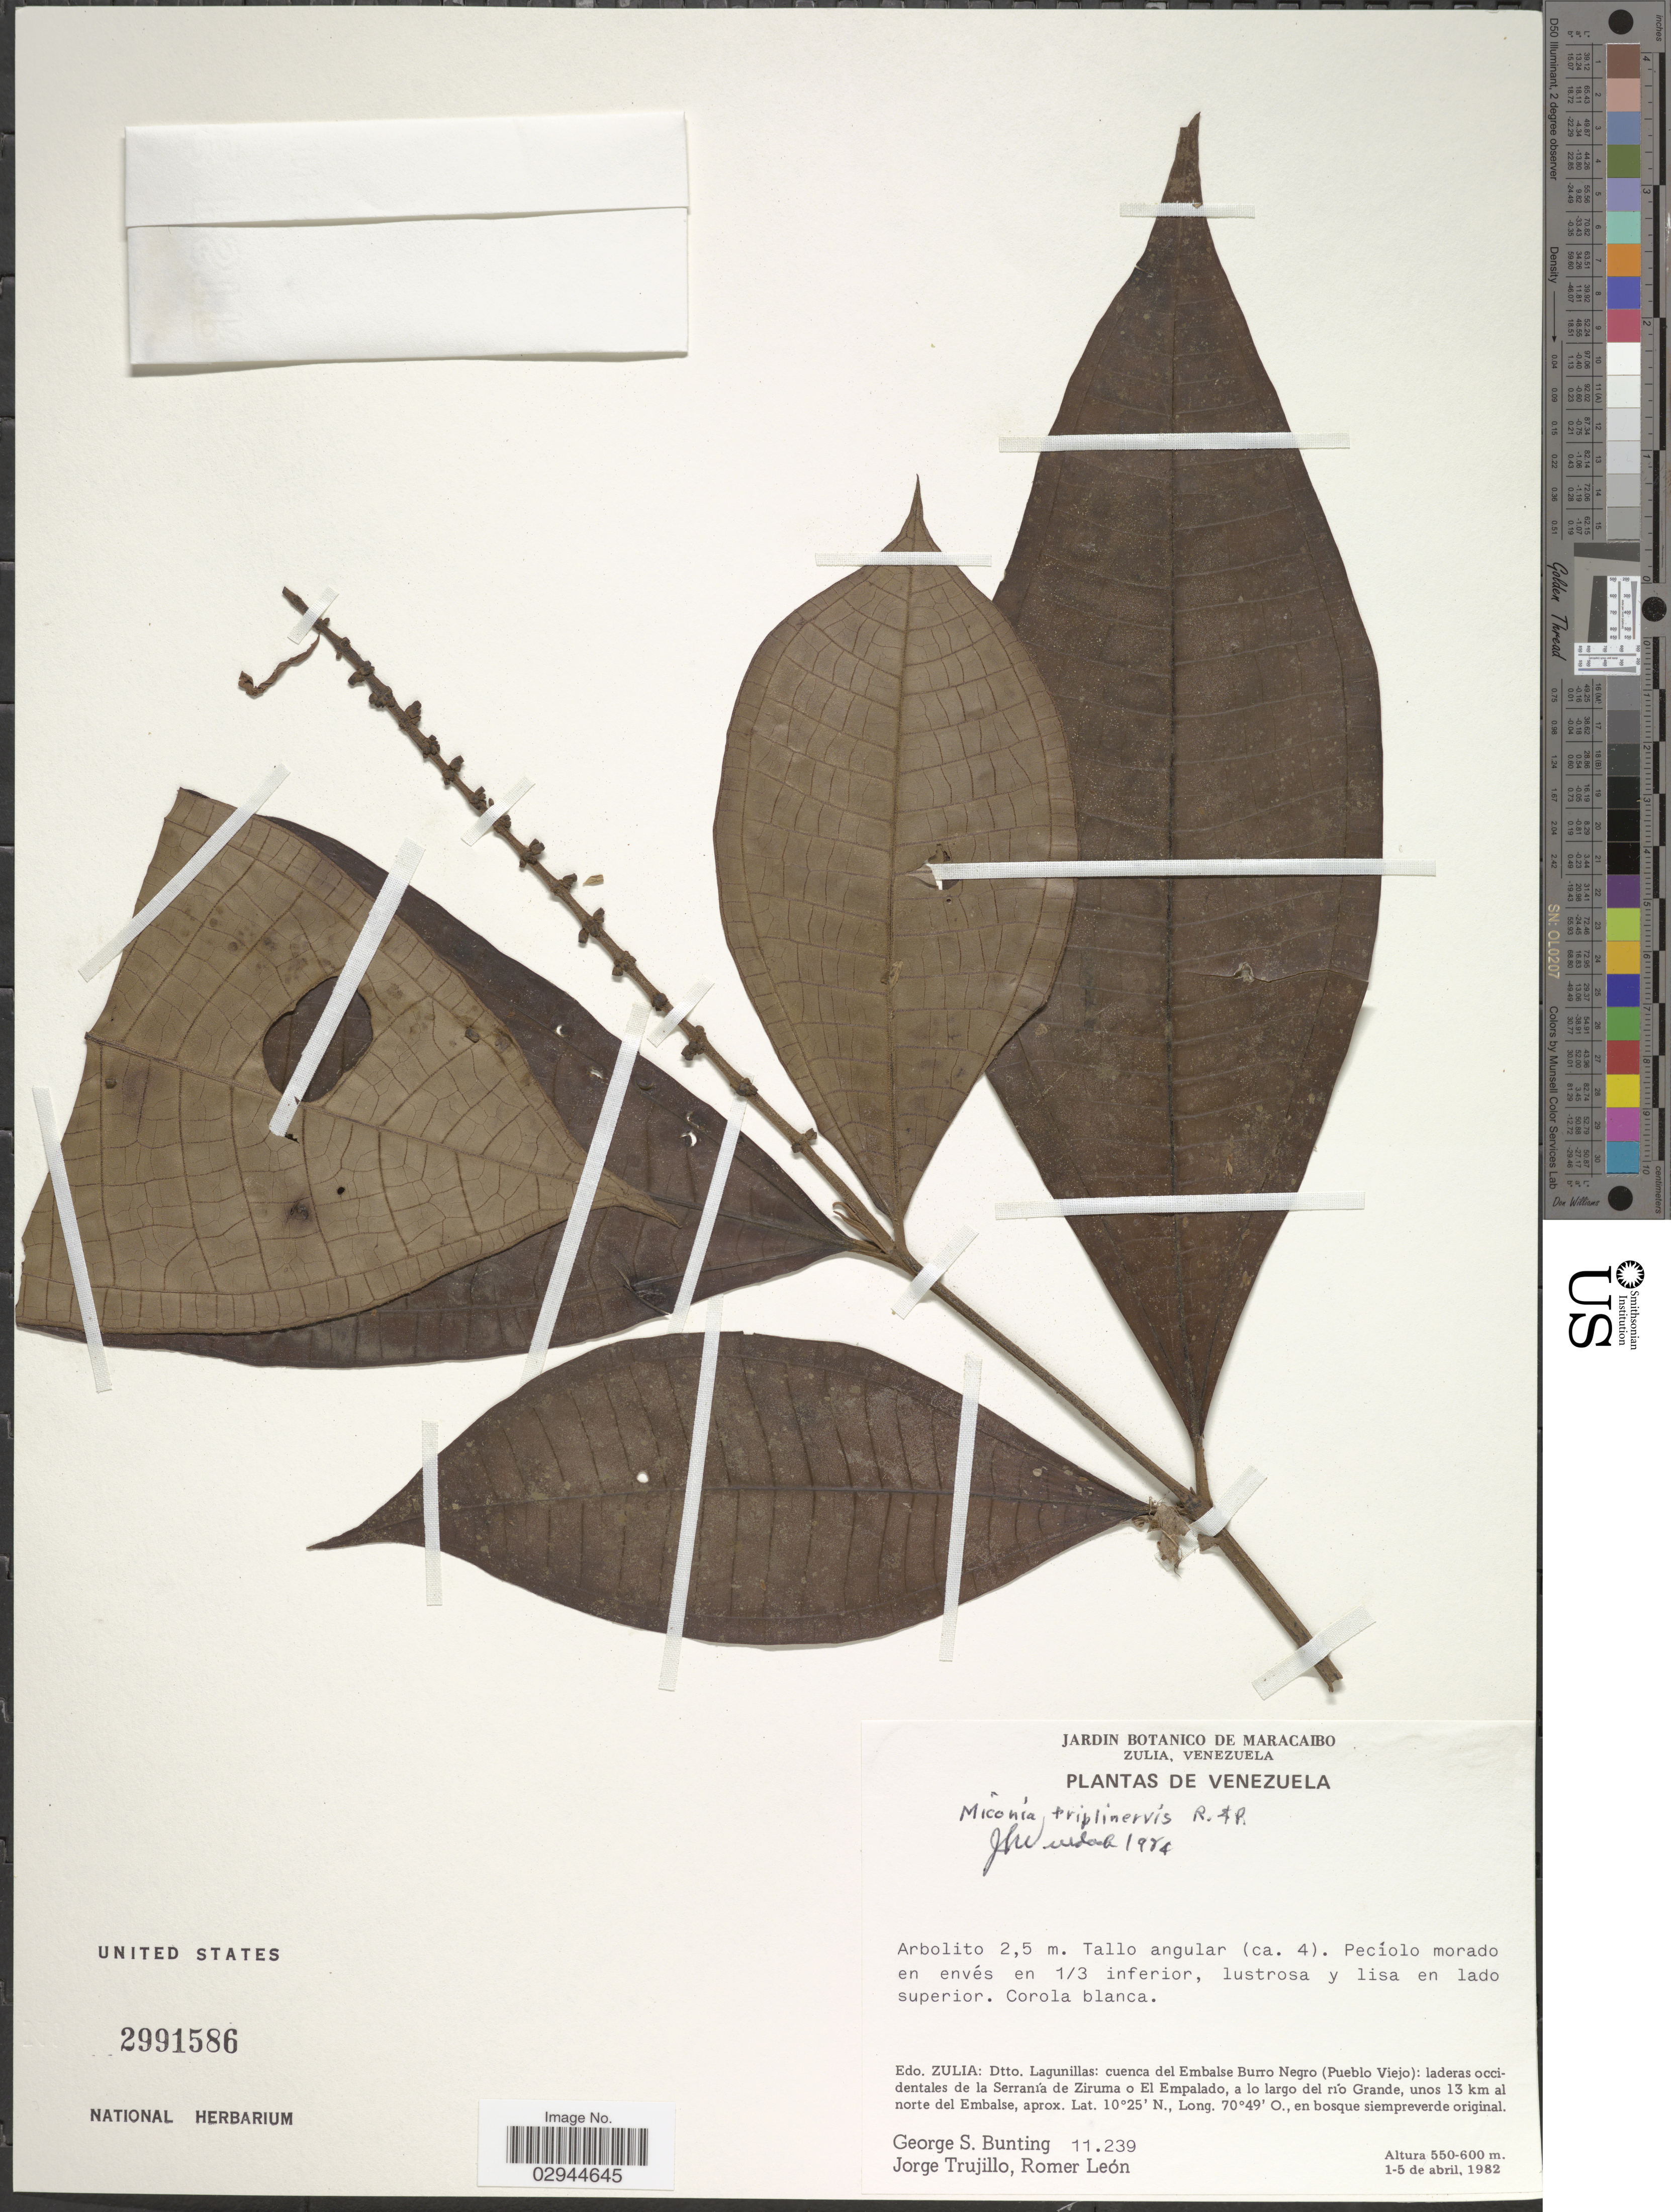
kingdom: Plantae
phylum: Tracheophyta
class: Magnoliopsida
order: Myrtales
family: Melastomataceae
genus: Miconia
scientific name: Miconia triplinervis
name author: Ruiz & Pav.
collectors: G. S. Bunting, J. Trujillo & R. León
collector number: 11239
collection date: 1982-04-01/1982-04-05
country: Venezuela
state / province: Zulia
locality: Dtto. Lagunillas, cuenca del Embalse Burro Negro (Pueblo Viejo), laderas occidentales de la Serranía de Ziruma o El Empalado, a lo largo del río Grande, unos 13 km al norte del Embalse.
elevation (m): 550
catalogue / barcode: US 2991586